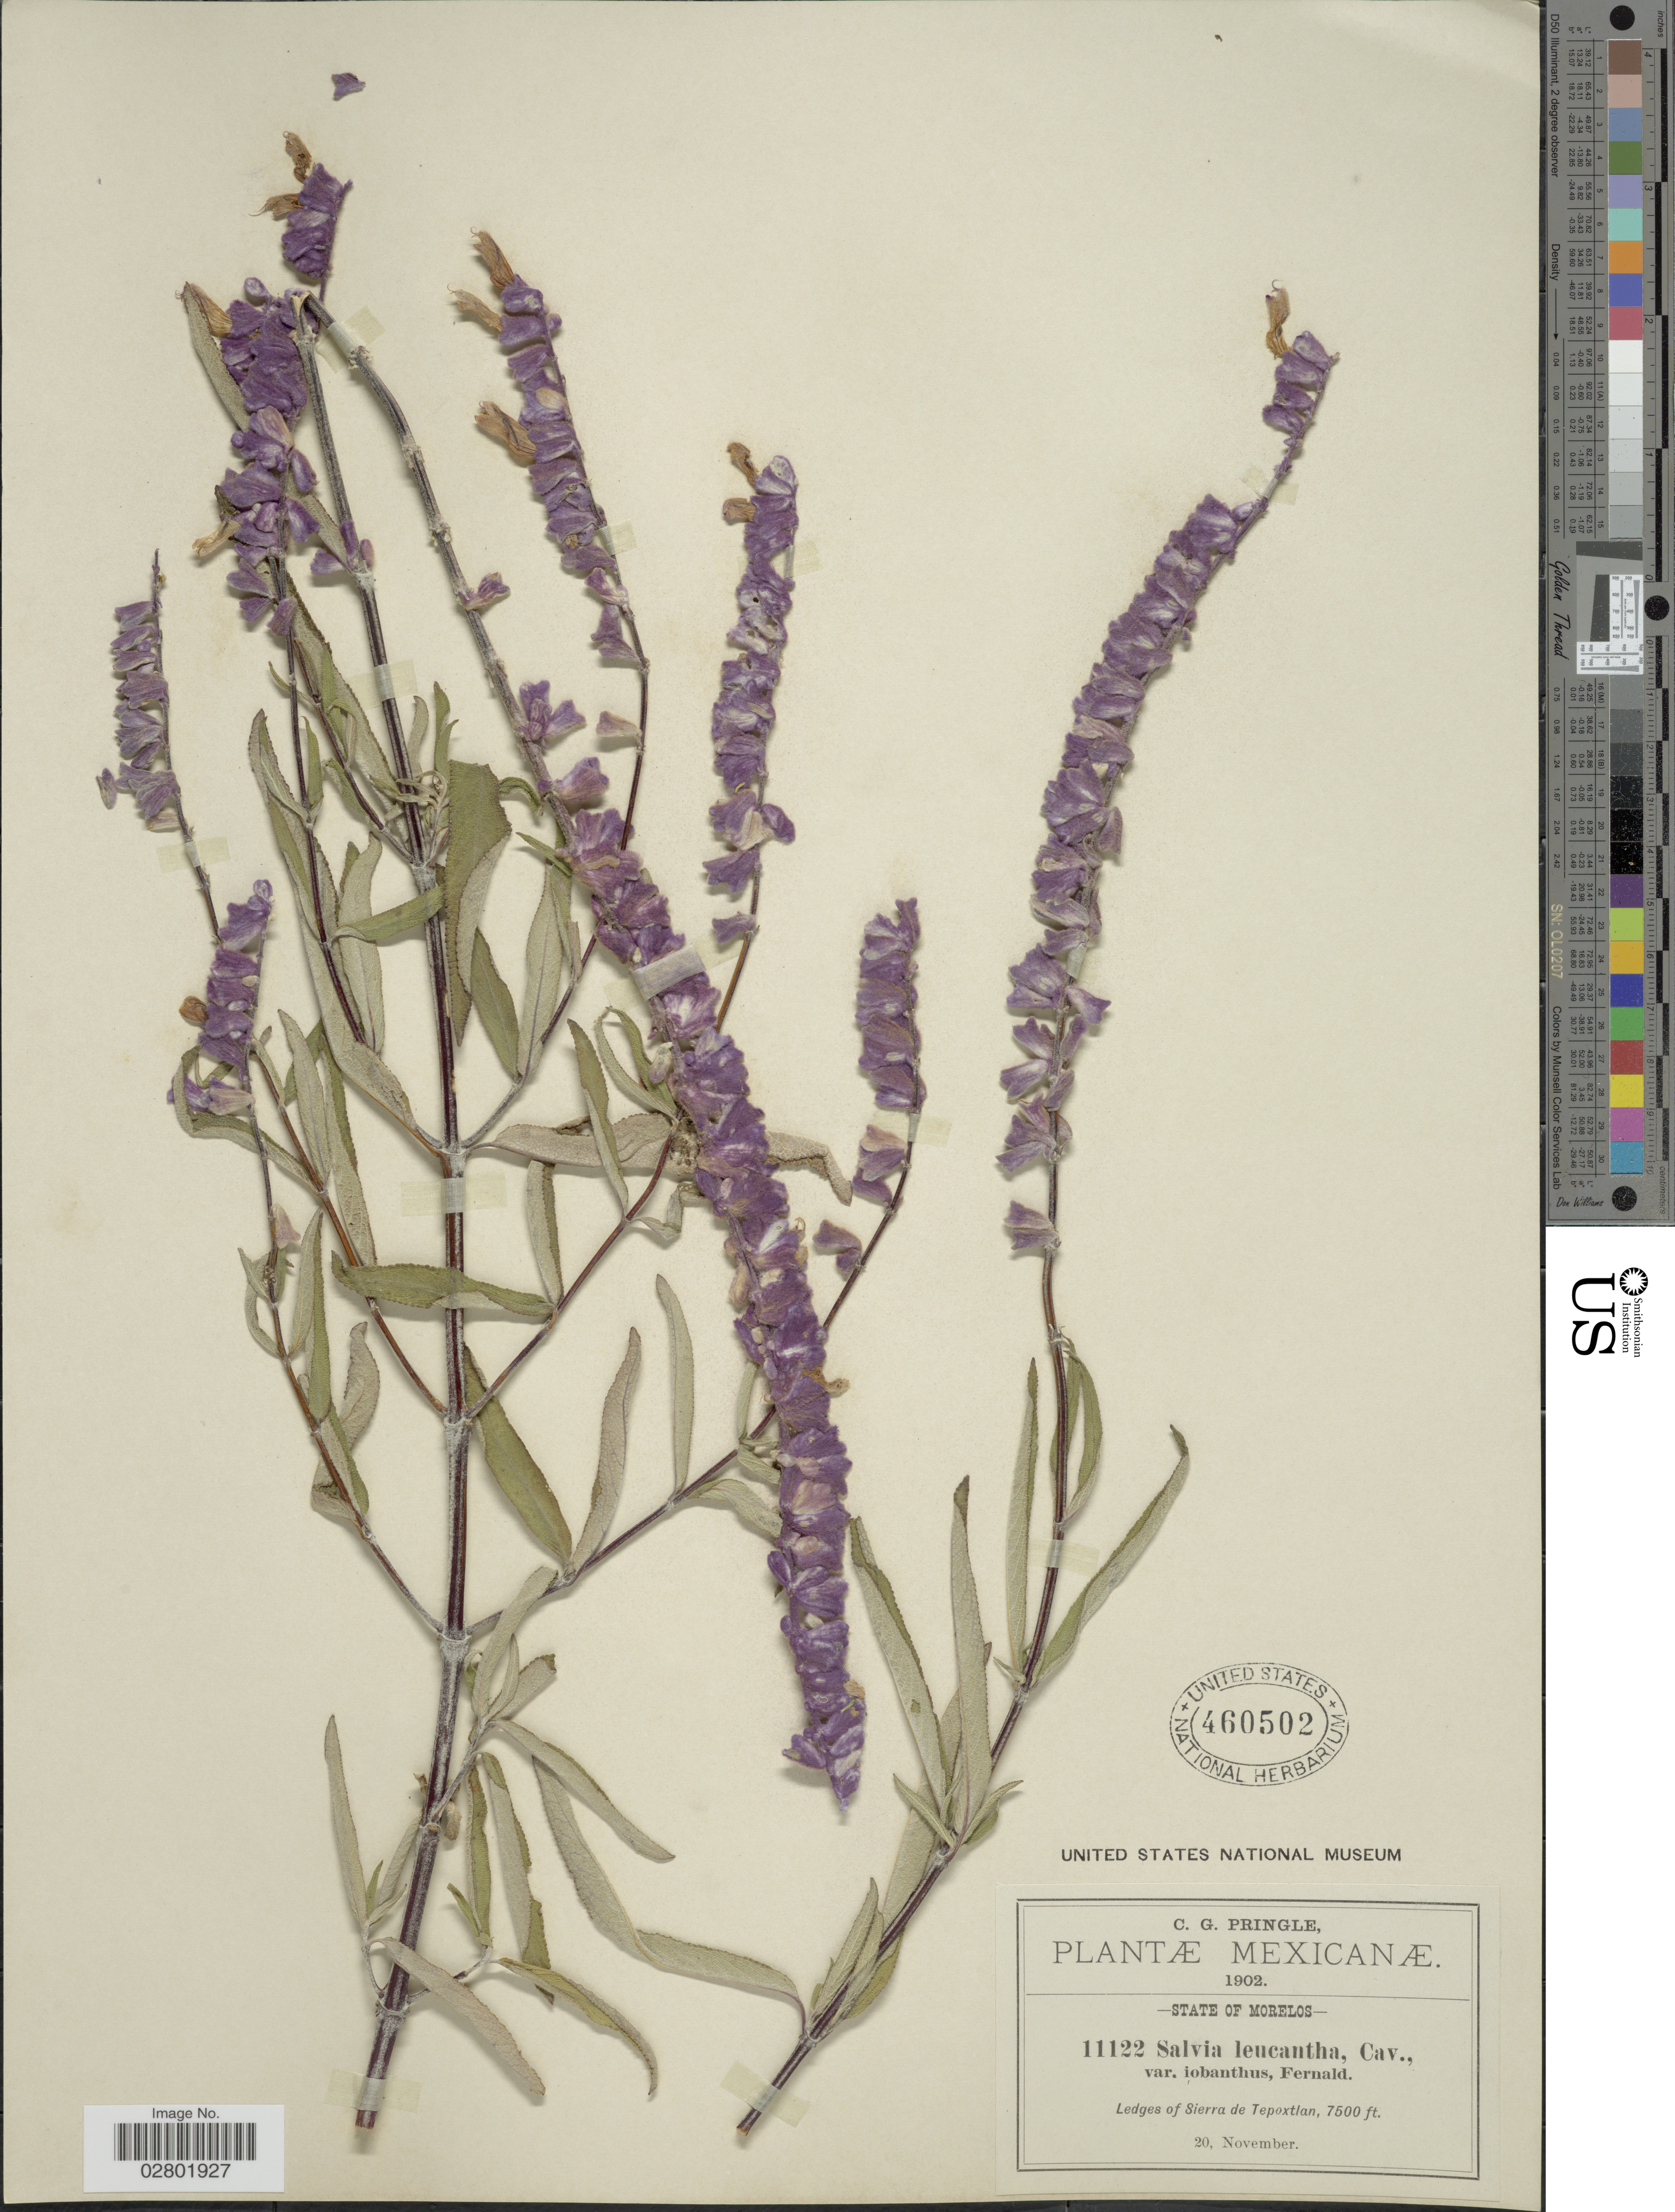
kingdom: Plantae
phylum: Tracheophyta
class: Magnoliopsida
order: Lamiales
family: Lamiaceae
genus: Salvia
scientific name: Salvia leucantha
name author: Cav.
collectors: C. G. Pringle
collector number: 11122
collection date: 1902-11-20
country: Mexico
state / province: Morelos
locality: Ledges of Sierra de Tepoxtlan.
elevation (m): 2286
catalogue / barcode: US 460502